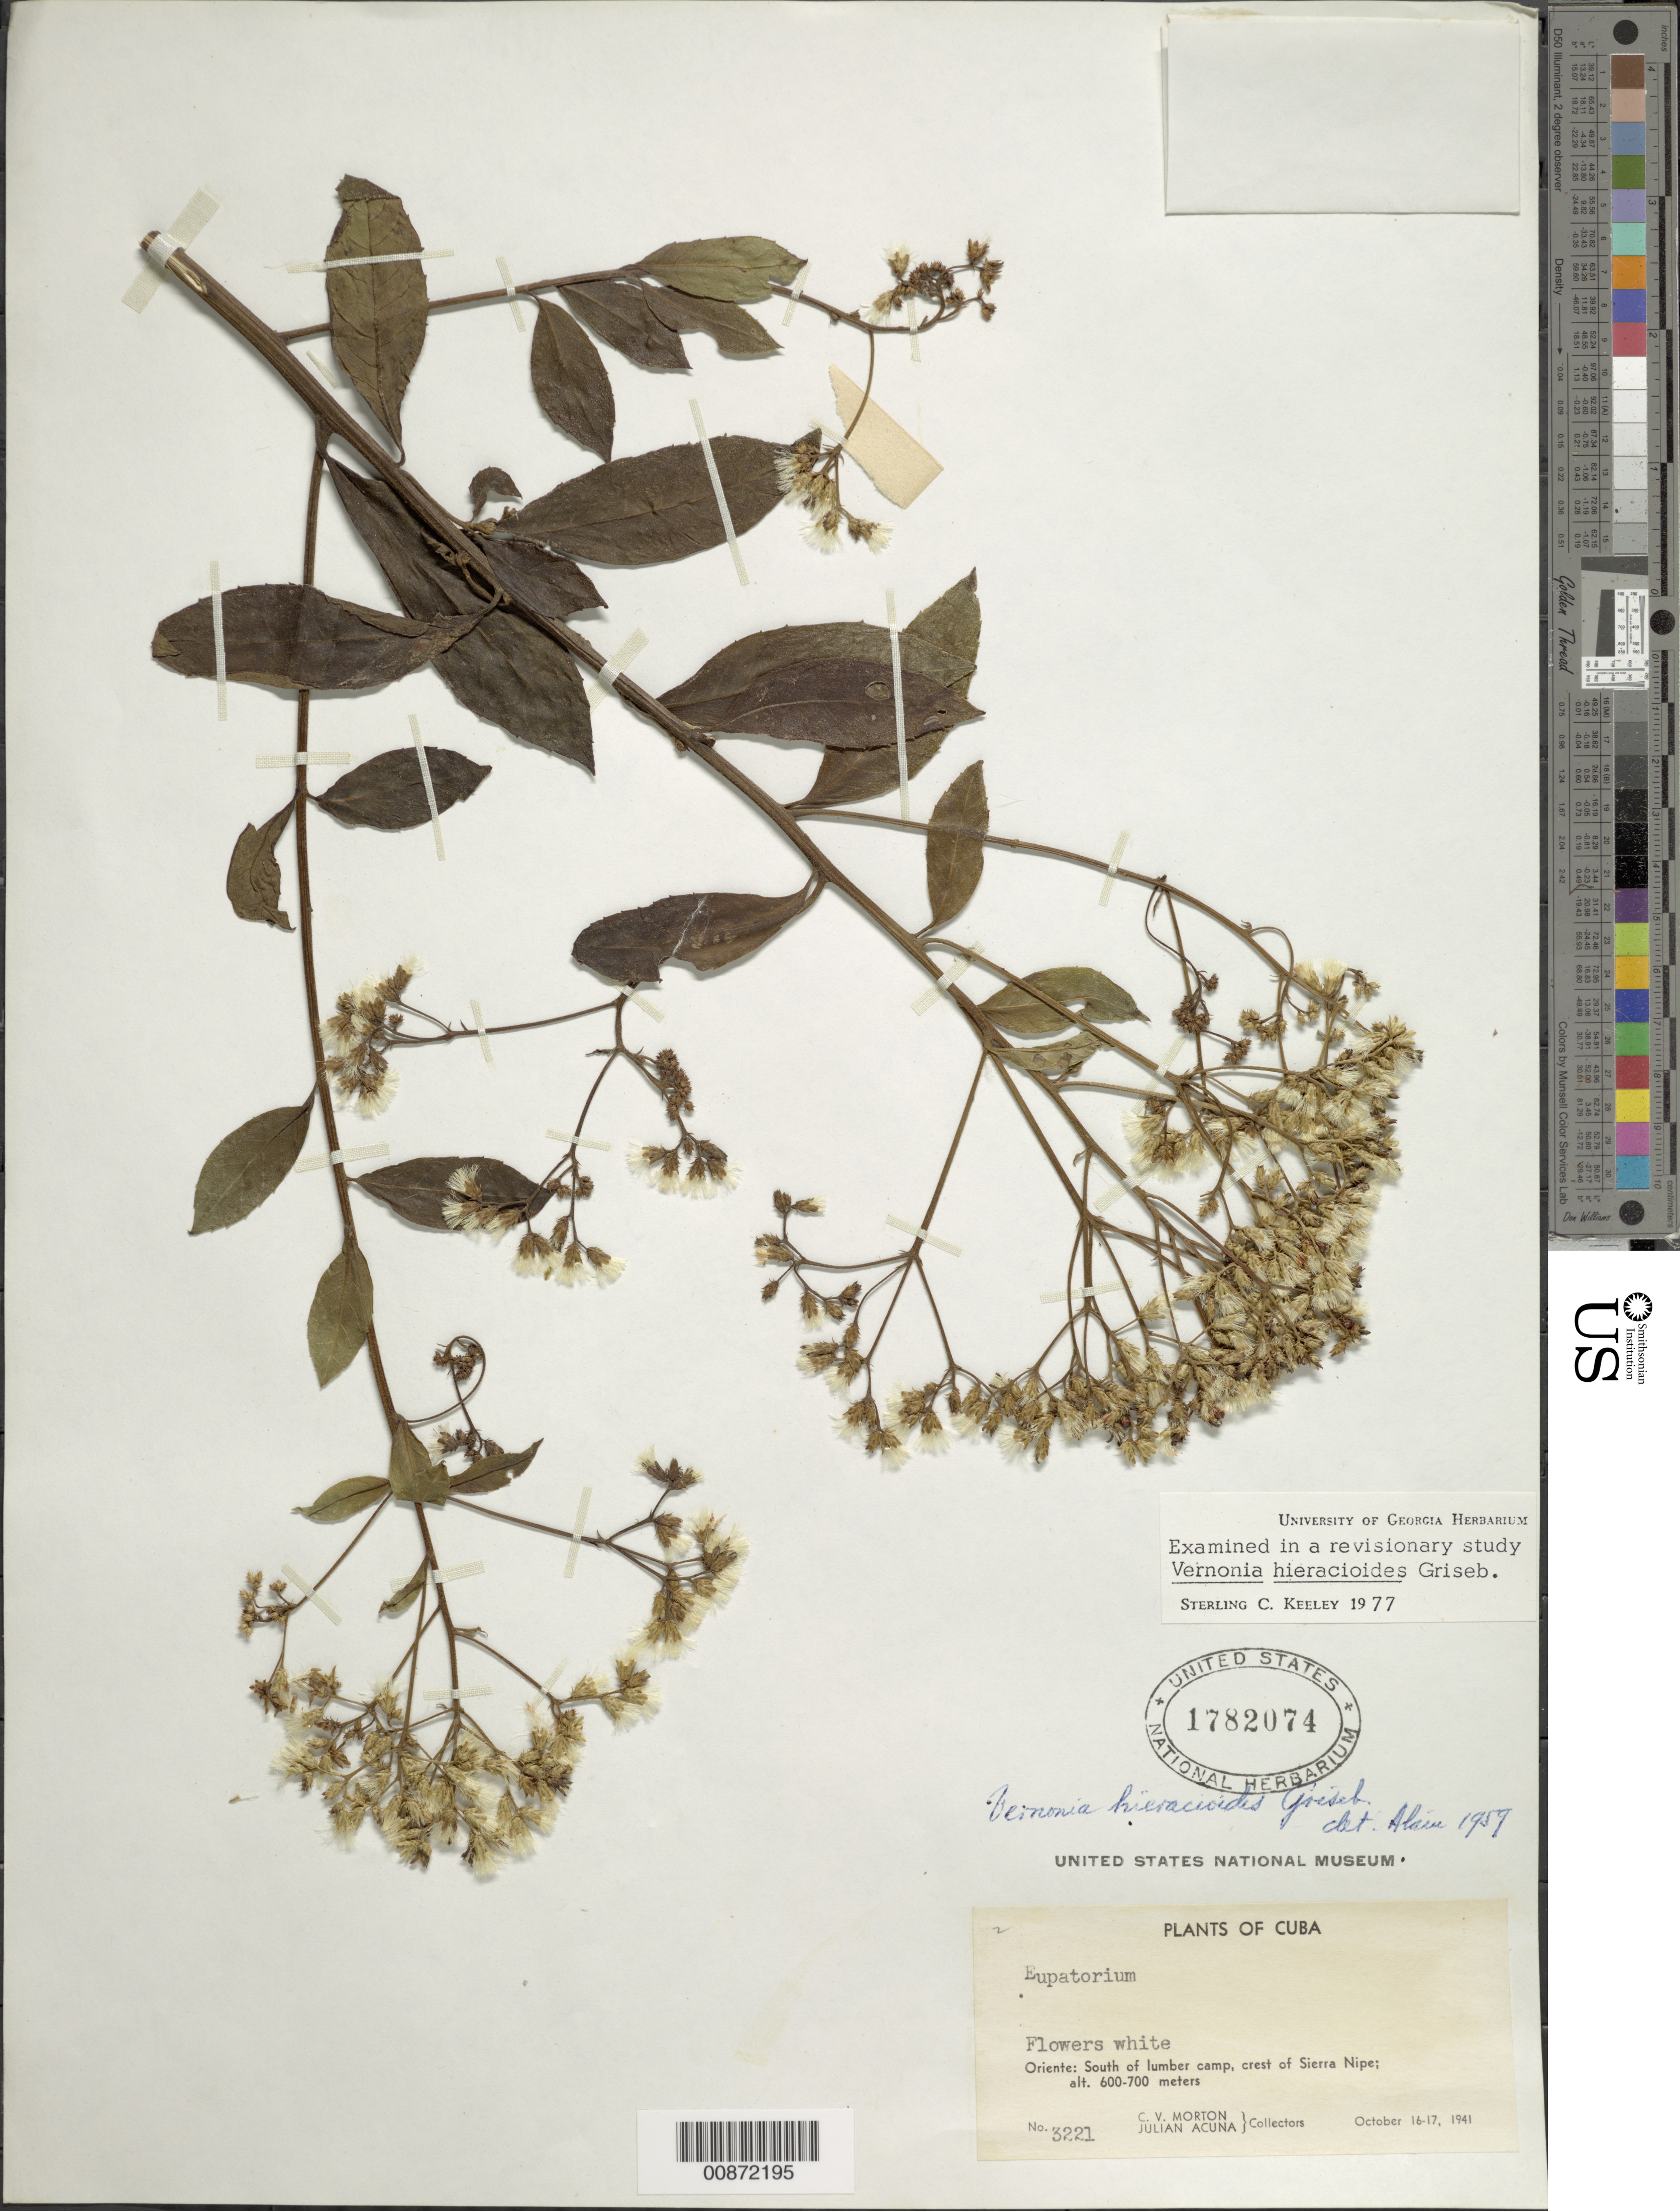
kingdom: Plantae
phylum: Tracheophyta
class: Magnoliopsida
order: Asterales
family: Asteraceae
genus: Vernonanthura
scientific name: Vernonanthura hieracioides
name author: (Griseb.) H. Rob.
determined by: Liogier, Alain H.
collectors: C. V. Morton & J. Acuña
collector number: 3221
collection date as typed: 16 Oct 1941 to 17 Oct 1941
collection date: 1941-10-16/1941-10-17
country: Cuba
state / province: Oriente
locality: South of lumber camp, crest of Sierra Nipe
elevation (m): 600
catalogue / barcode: US 1782074